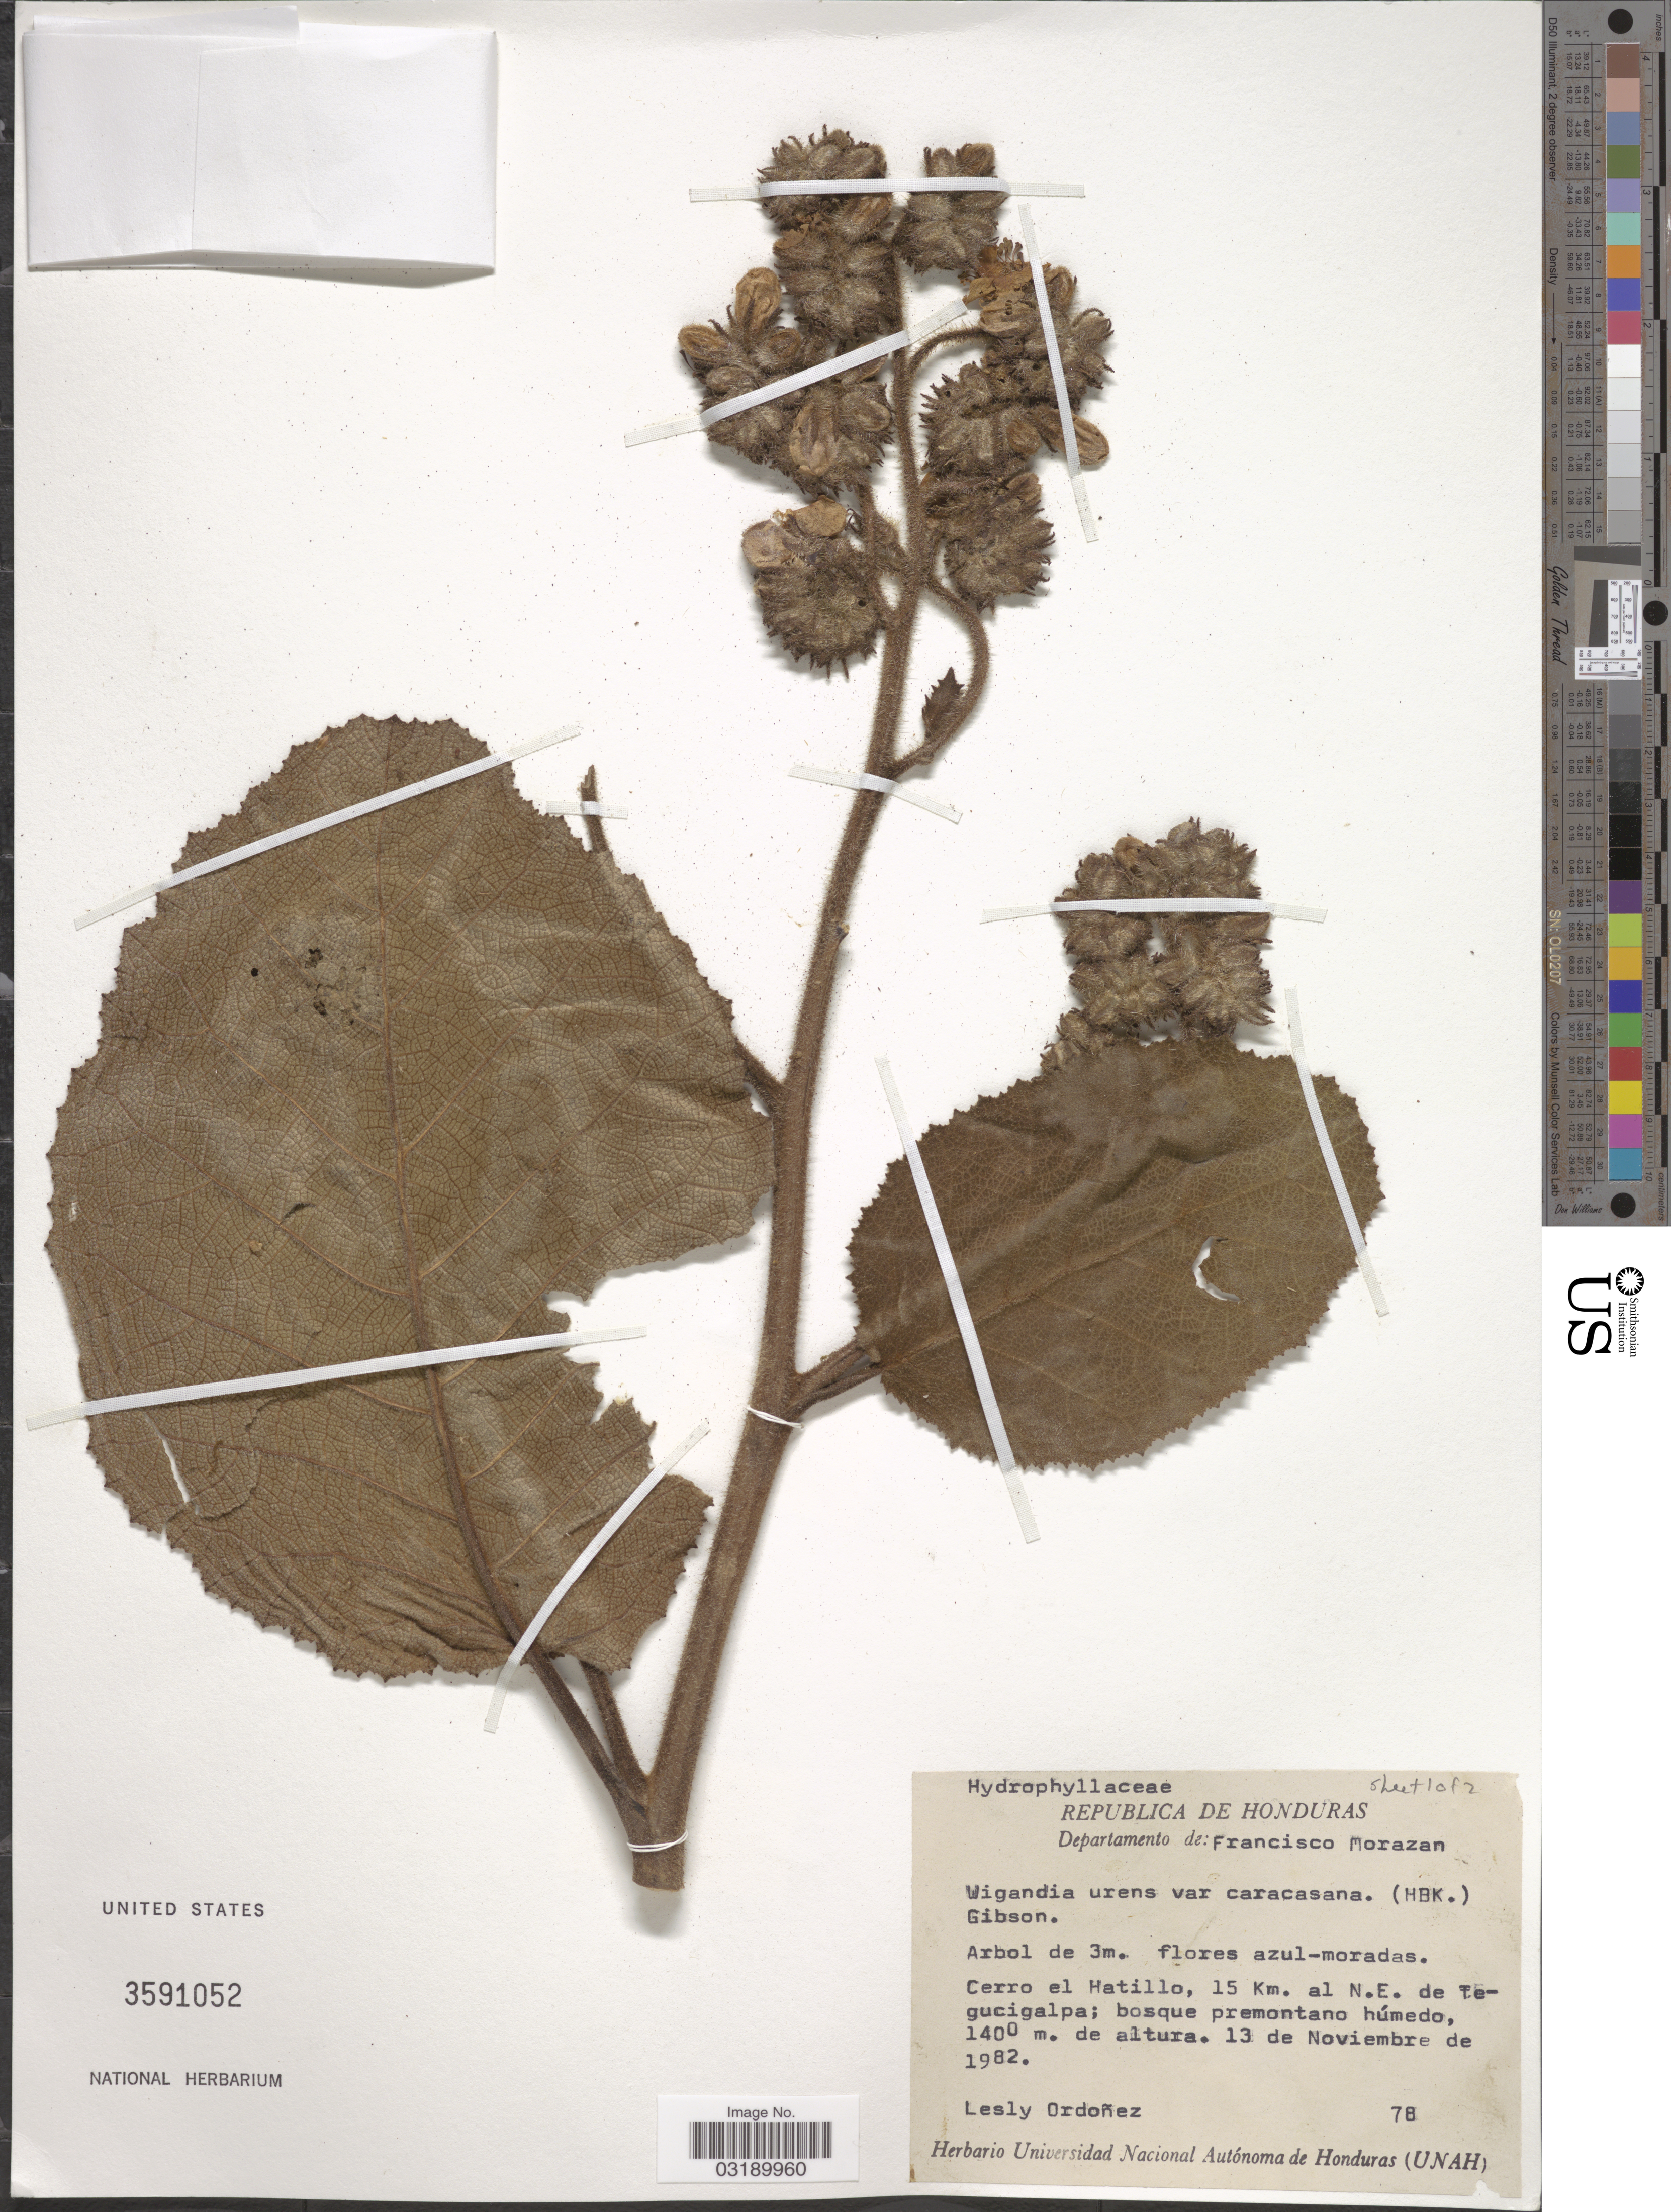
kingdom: Plantae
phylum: Tracheophyta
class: Magnoliopsida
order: Boraginales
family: Namaceae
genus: Wigandia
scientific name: Wigandia urens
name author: (Ruiz & Pav.) Kunth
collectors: L. Ordóñez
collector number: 78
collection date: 1982-11-13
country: Honduras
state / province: Fco. Morazán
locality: Departamento de: Francisco Morazan. Cerro el Hatillo, 15 km. al N.E. de Tegucigalpa.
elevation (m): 1400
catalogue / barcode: US 3591052